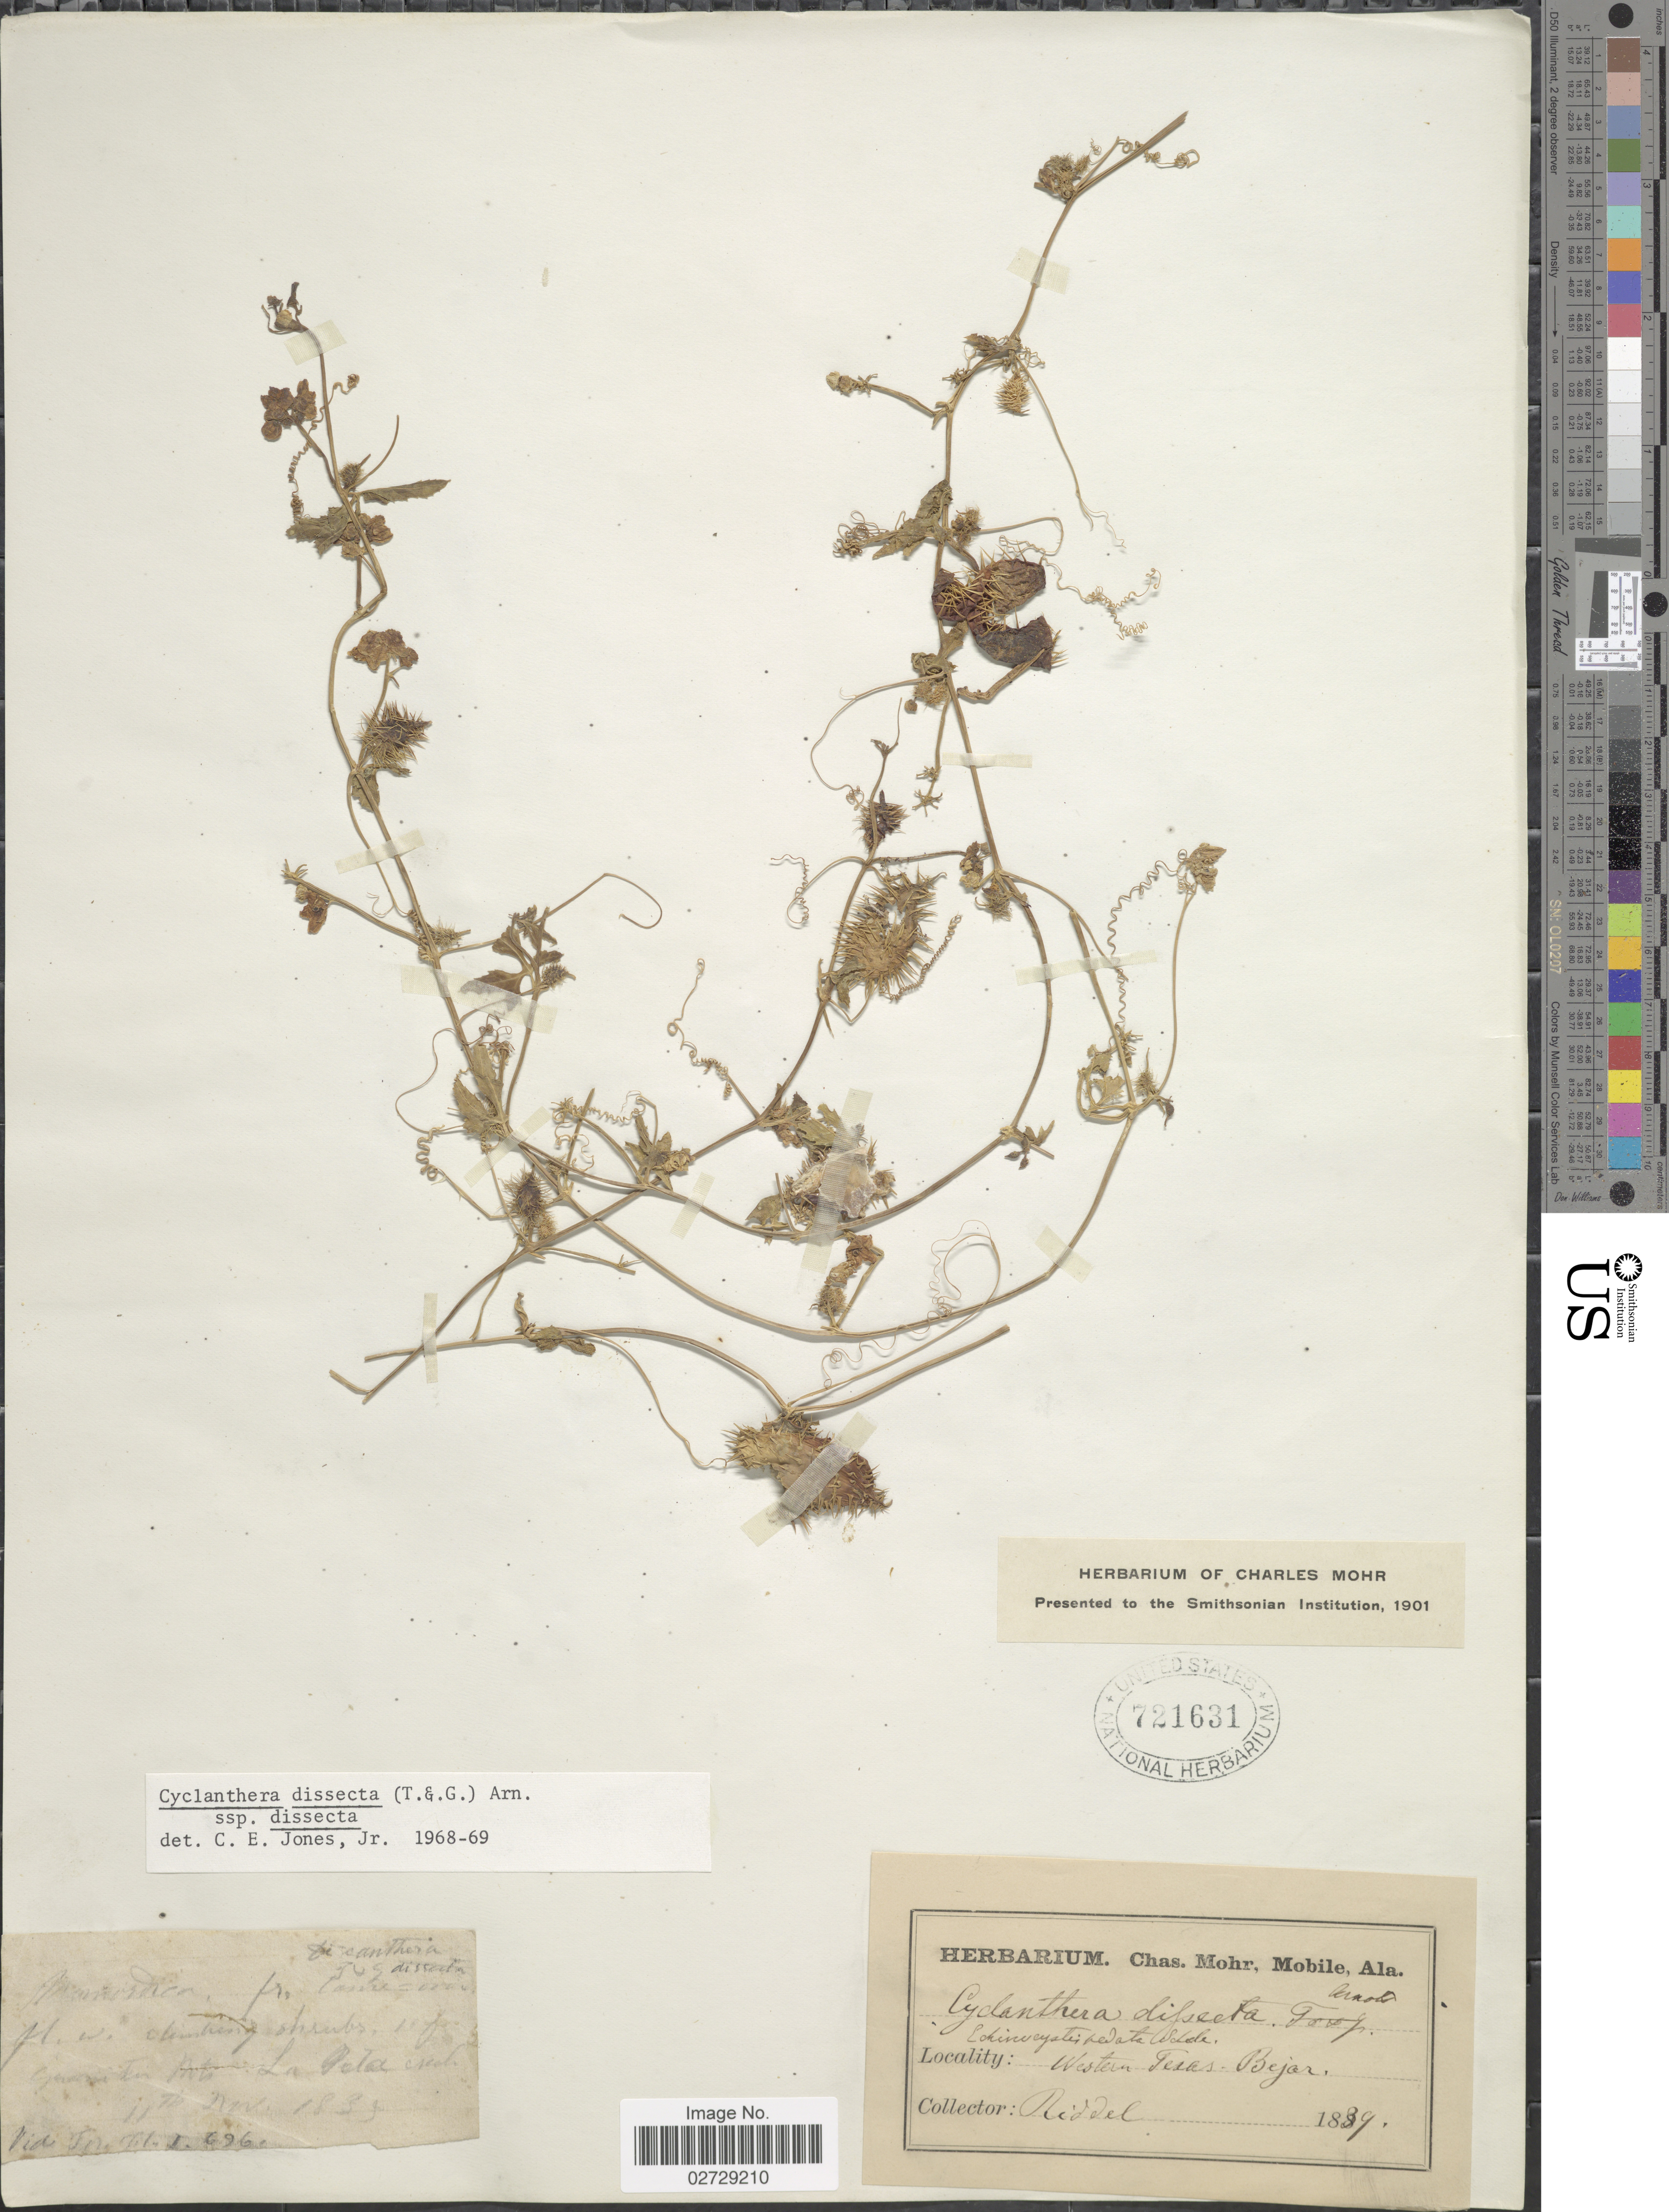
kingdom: Plantae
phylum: Tracheophyta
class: Magnoliopsida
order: Cucurbitales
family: Cucurbitaceae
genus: Cyclanthera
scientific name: Cyclanthera dissecta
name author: (Torr. & A. Gray) Arn.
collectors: Riddel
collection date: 1839-11-11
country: United States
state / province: Texas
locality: Western Texas, Bejar.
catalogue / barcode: US 721631